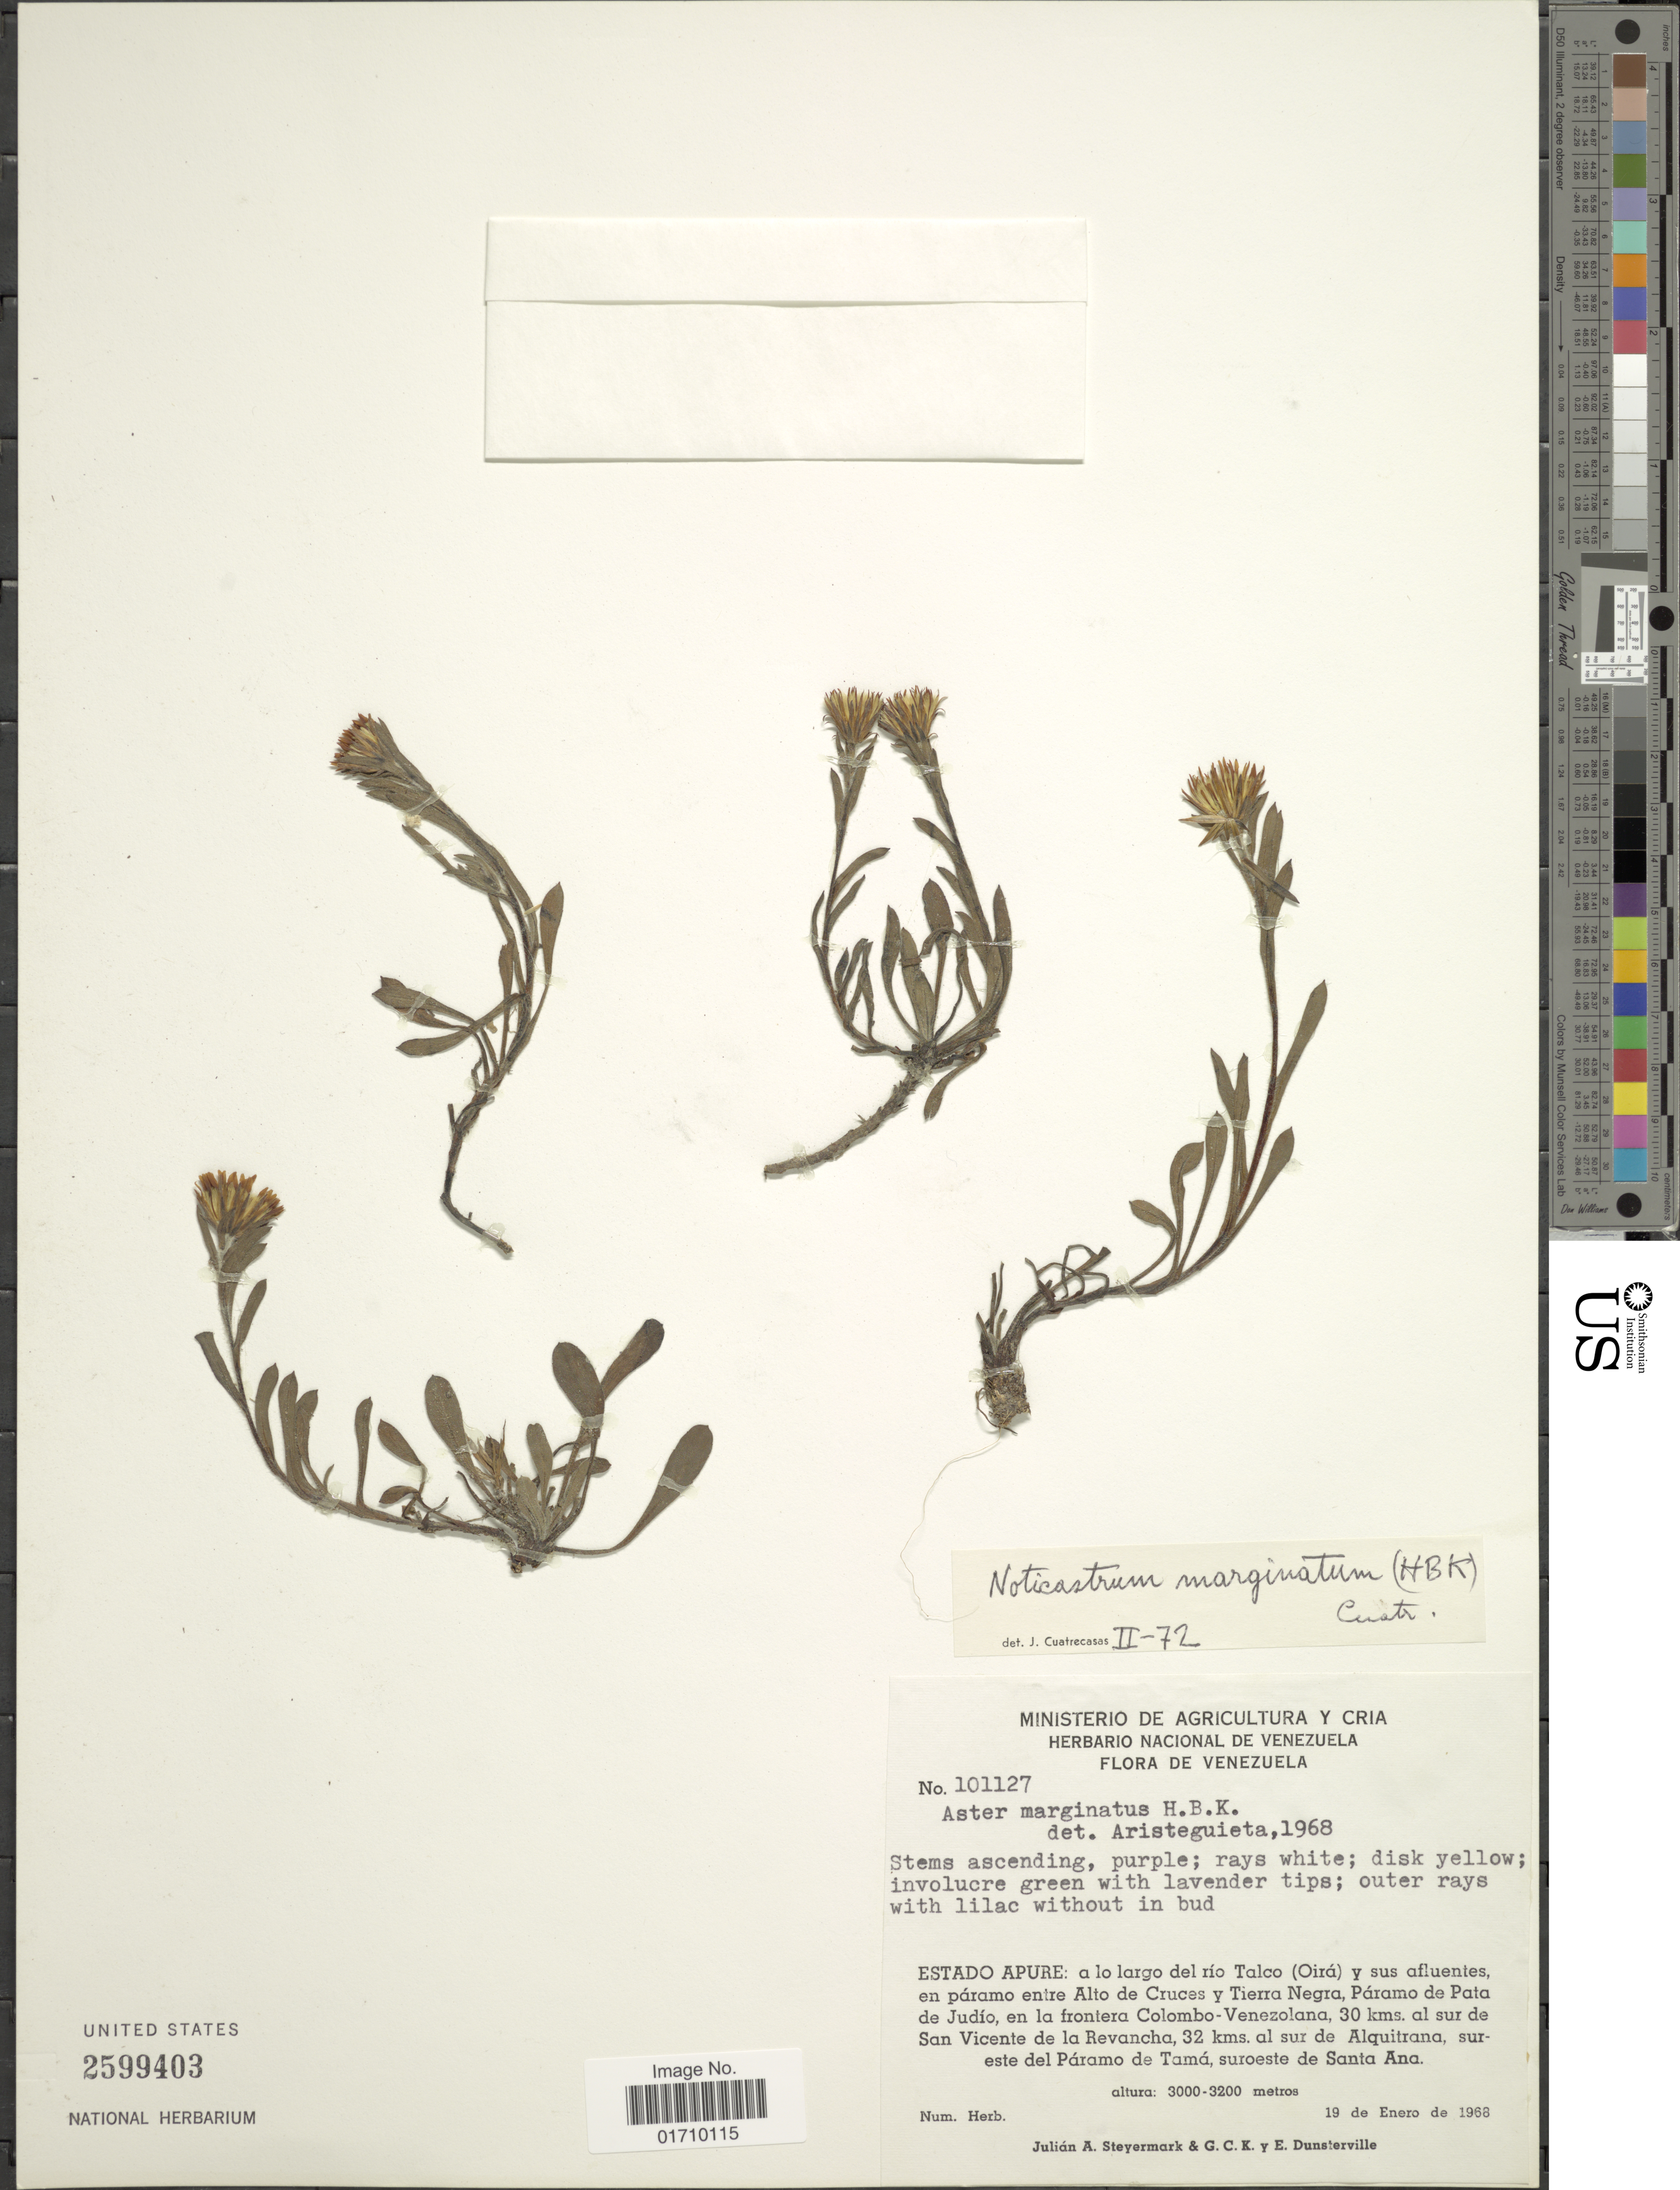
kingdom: Plantae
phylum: Tracheophyta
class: Magnoliopsida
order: Asterales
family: Asteraceae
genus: Noticastrum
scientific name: Noticastrum marginatum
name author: (Kunth) Cuatrec.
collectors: J. Steyermark, G. C. K. Dunsterville & E. Dunsterville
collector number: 101127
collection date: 1968-01-19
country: Venezuela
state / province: Apure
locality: a lo largo delrio Talco (Oira) y sus afluentes, en paramo entre Alto de Cruces y Tierra Negra, Paramo de Pata de Judio, en la frontera Colombo-Venezolana, 30 kms al sur de San Vicente de la Revancha, 32 kms al sur de Alquitrana, sur este del Paramo de Tama, suroeste de Santa Ana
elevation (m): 3000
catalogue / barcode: US 2599403